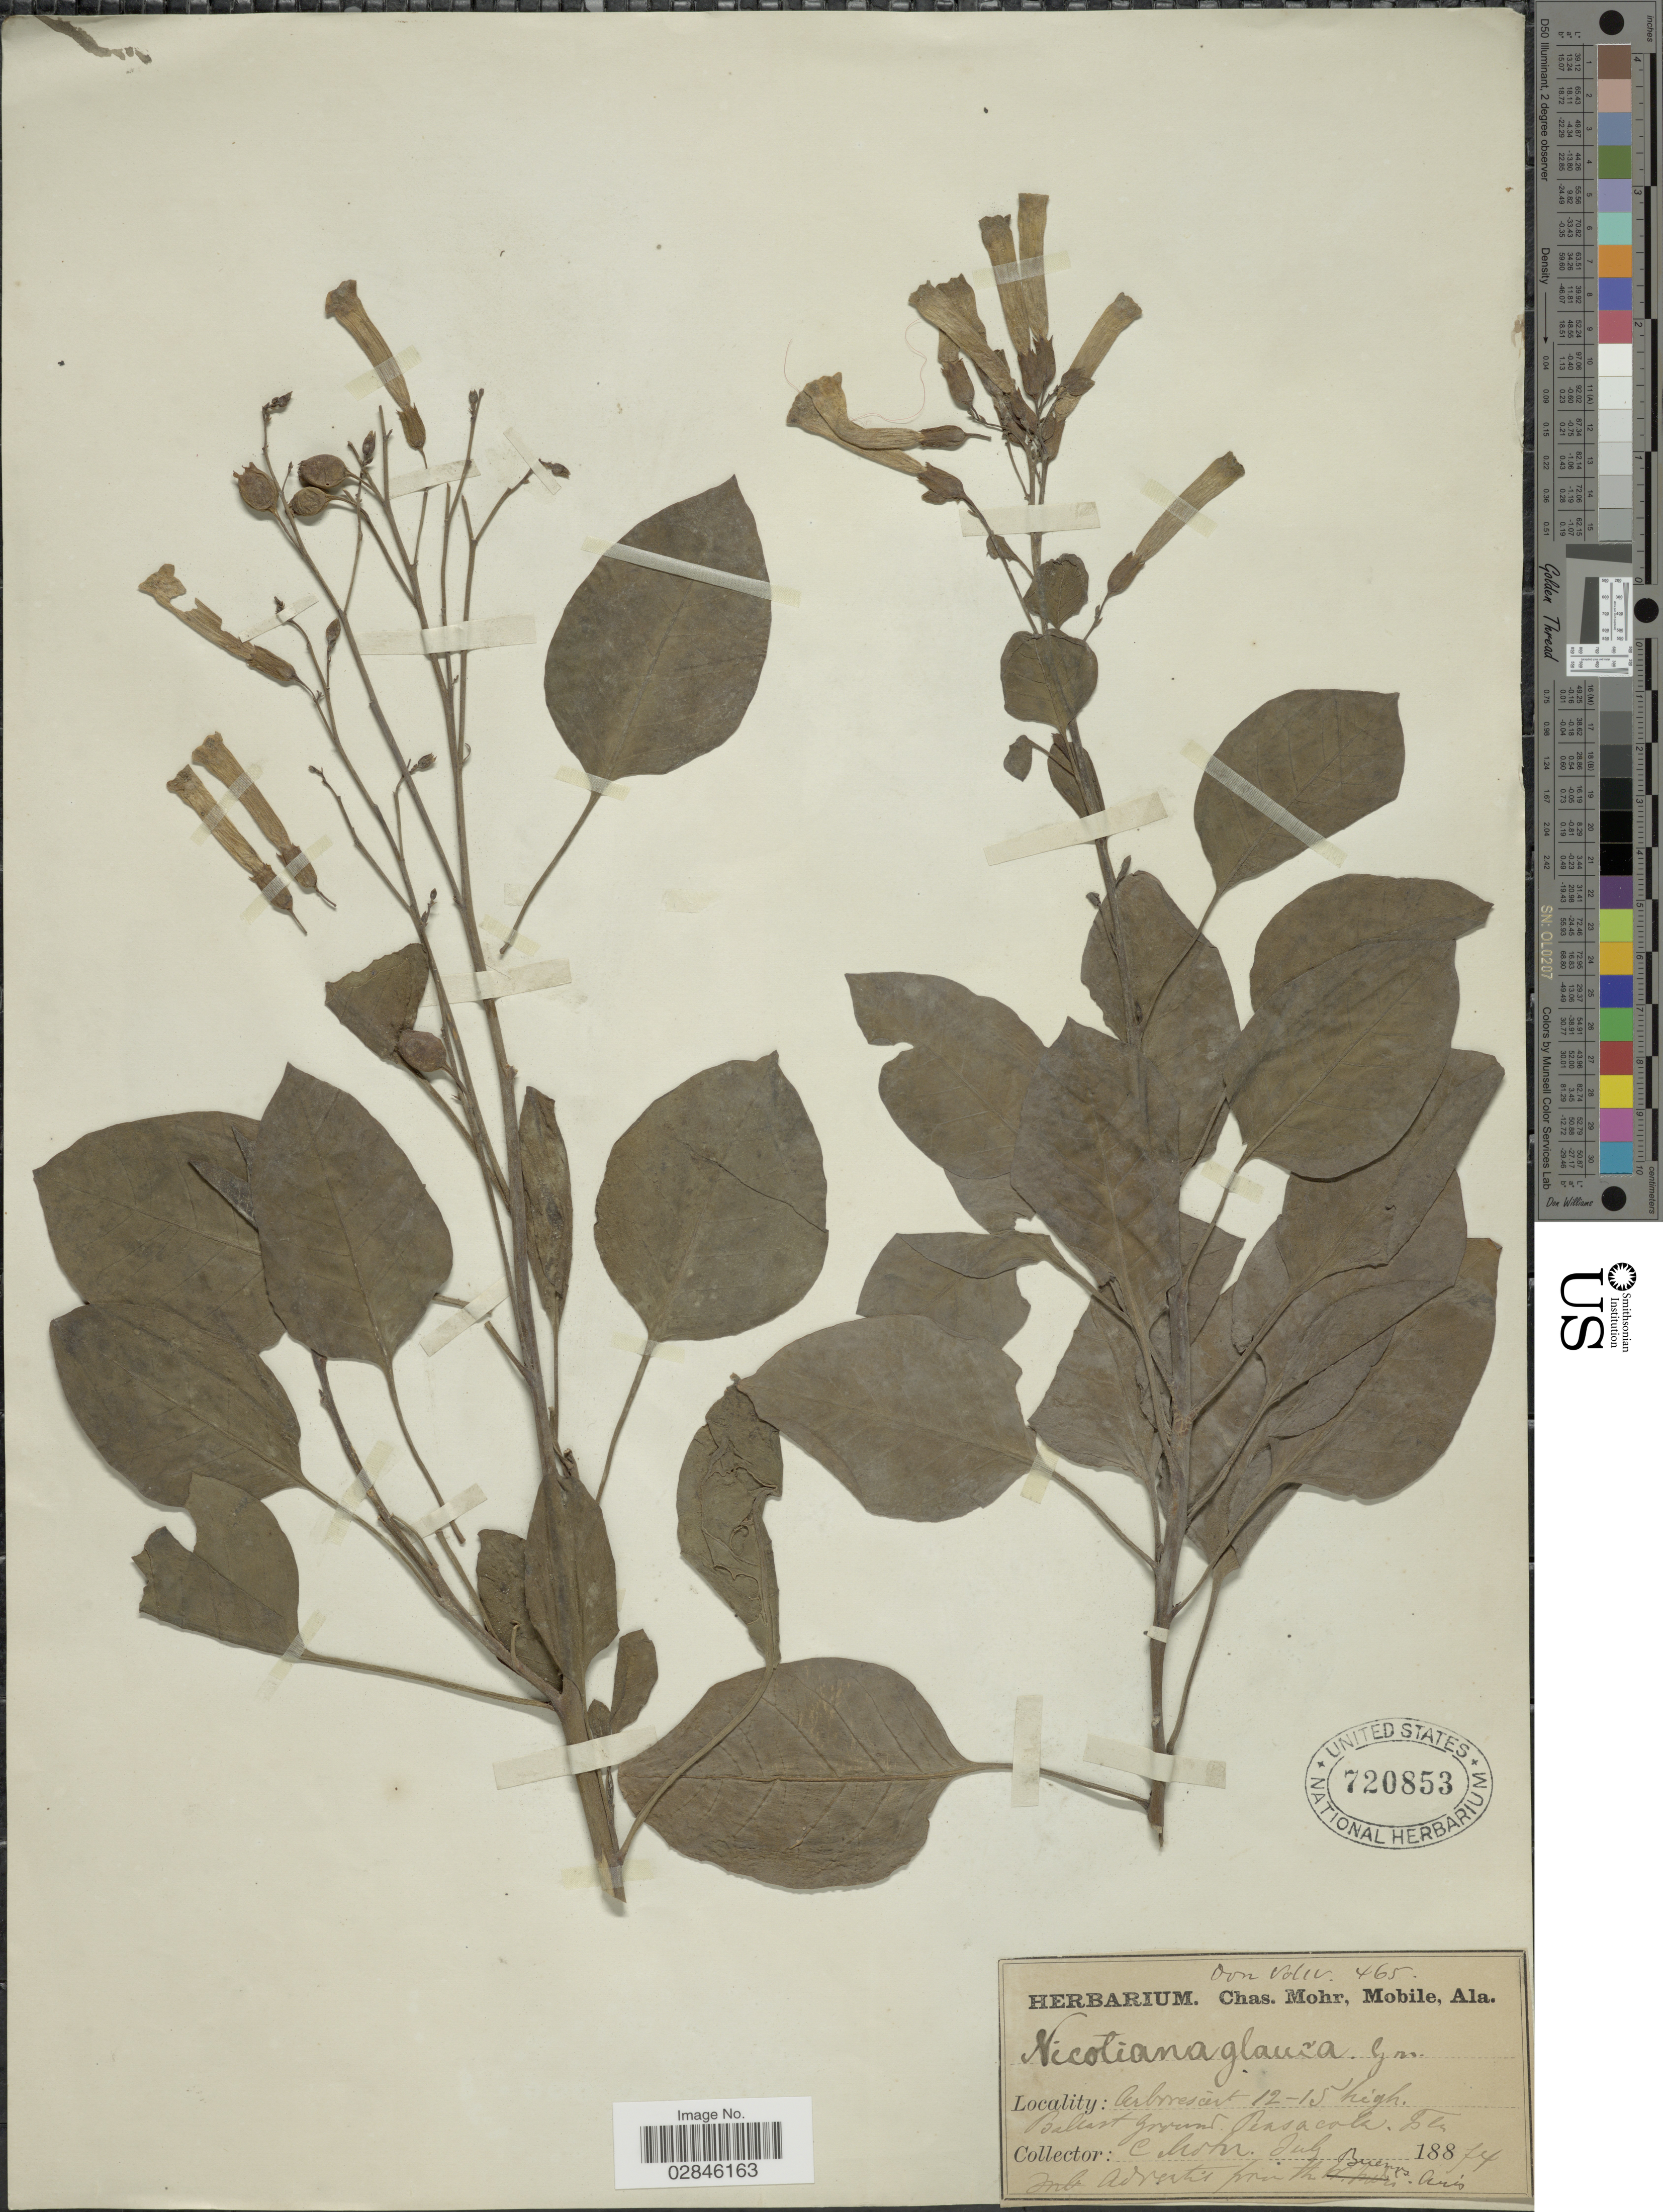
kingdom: Plantae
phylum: Tracheophyta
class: Magnoliopsida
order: Solanales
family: Solanaceae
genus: Nicotiana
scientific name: Nicotiana glauca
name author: Graham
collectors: Mohr, C. T. (herbarium)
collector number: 465?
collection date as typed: Transcribed d/m/y: /7/74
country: United States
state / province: Florida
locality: Pensacola, Fla.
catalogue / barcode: US 720853